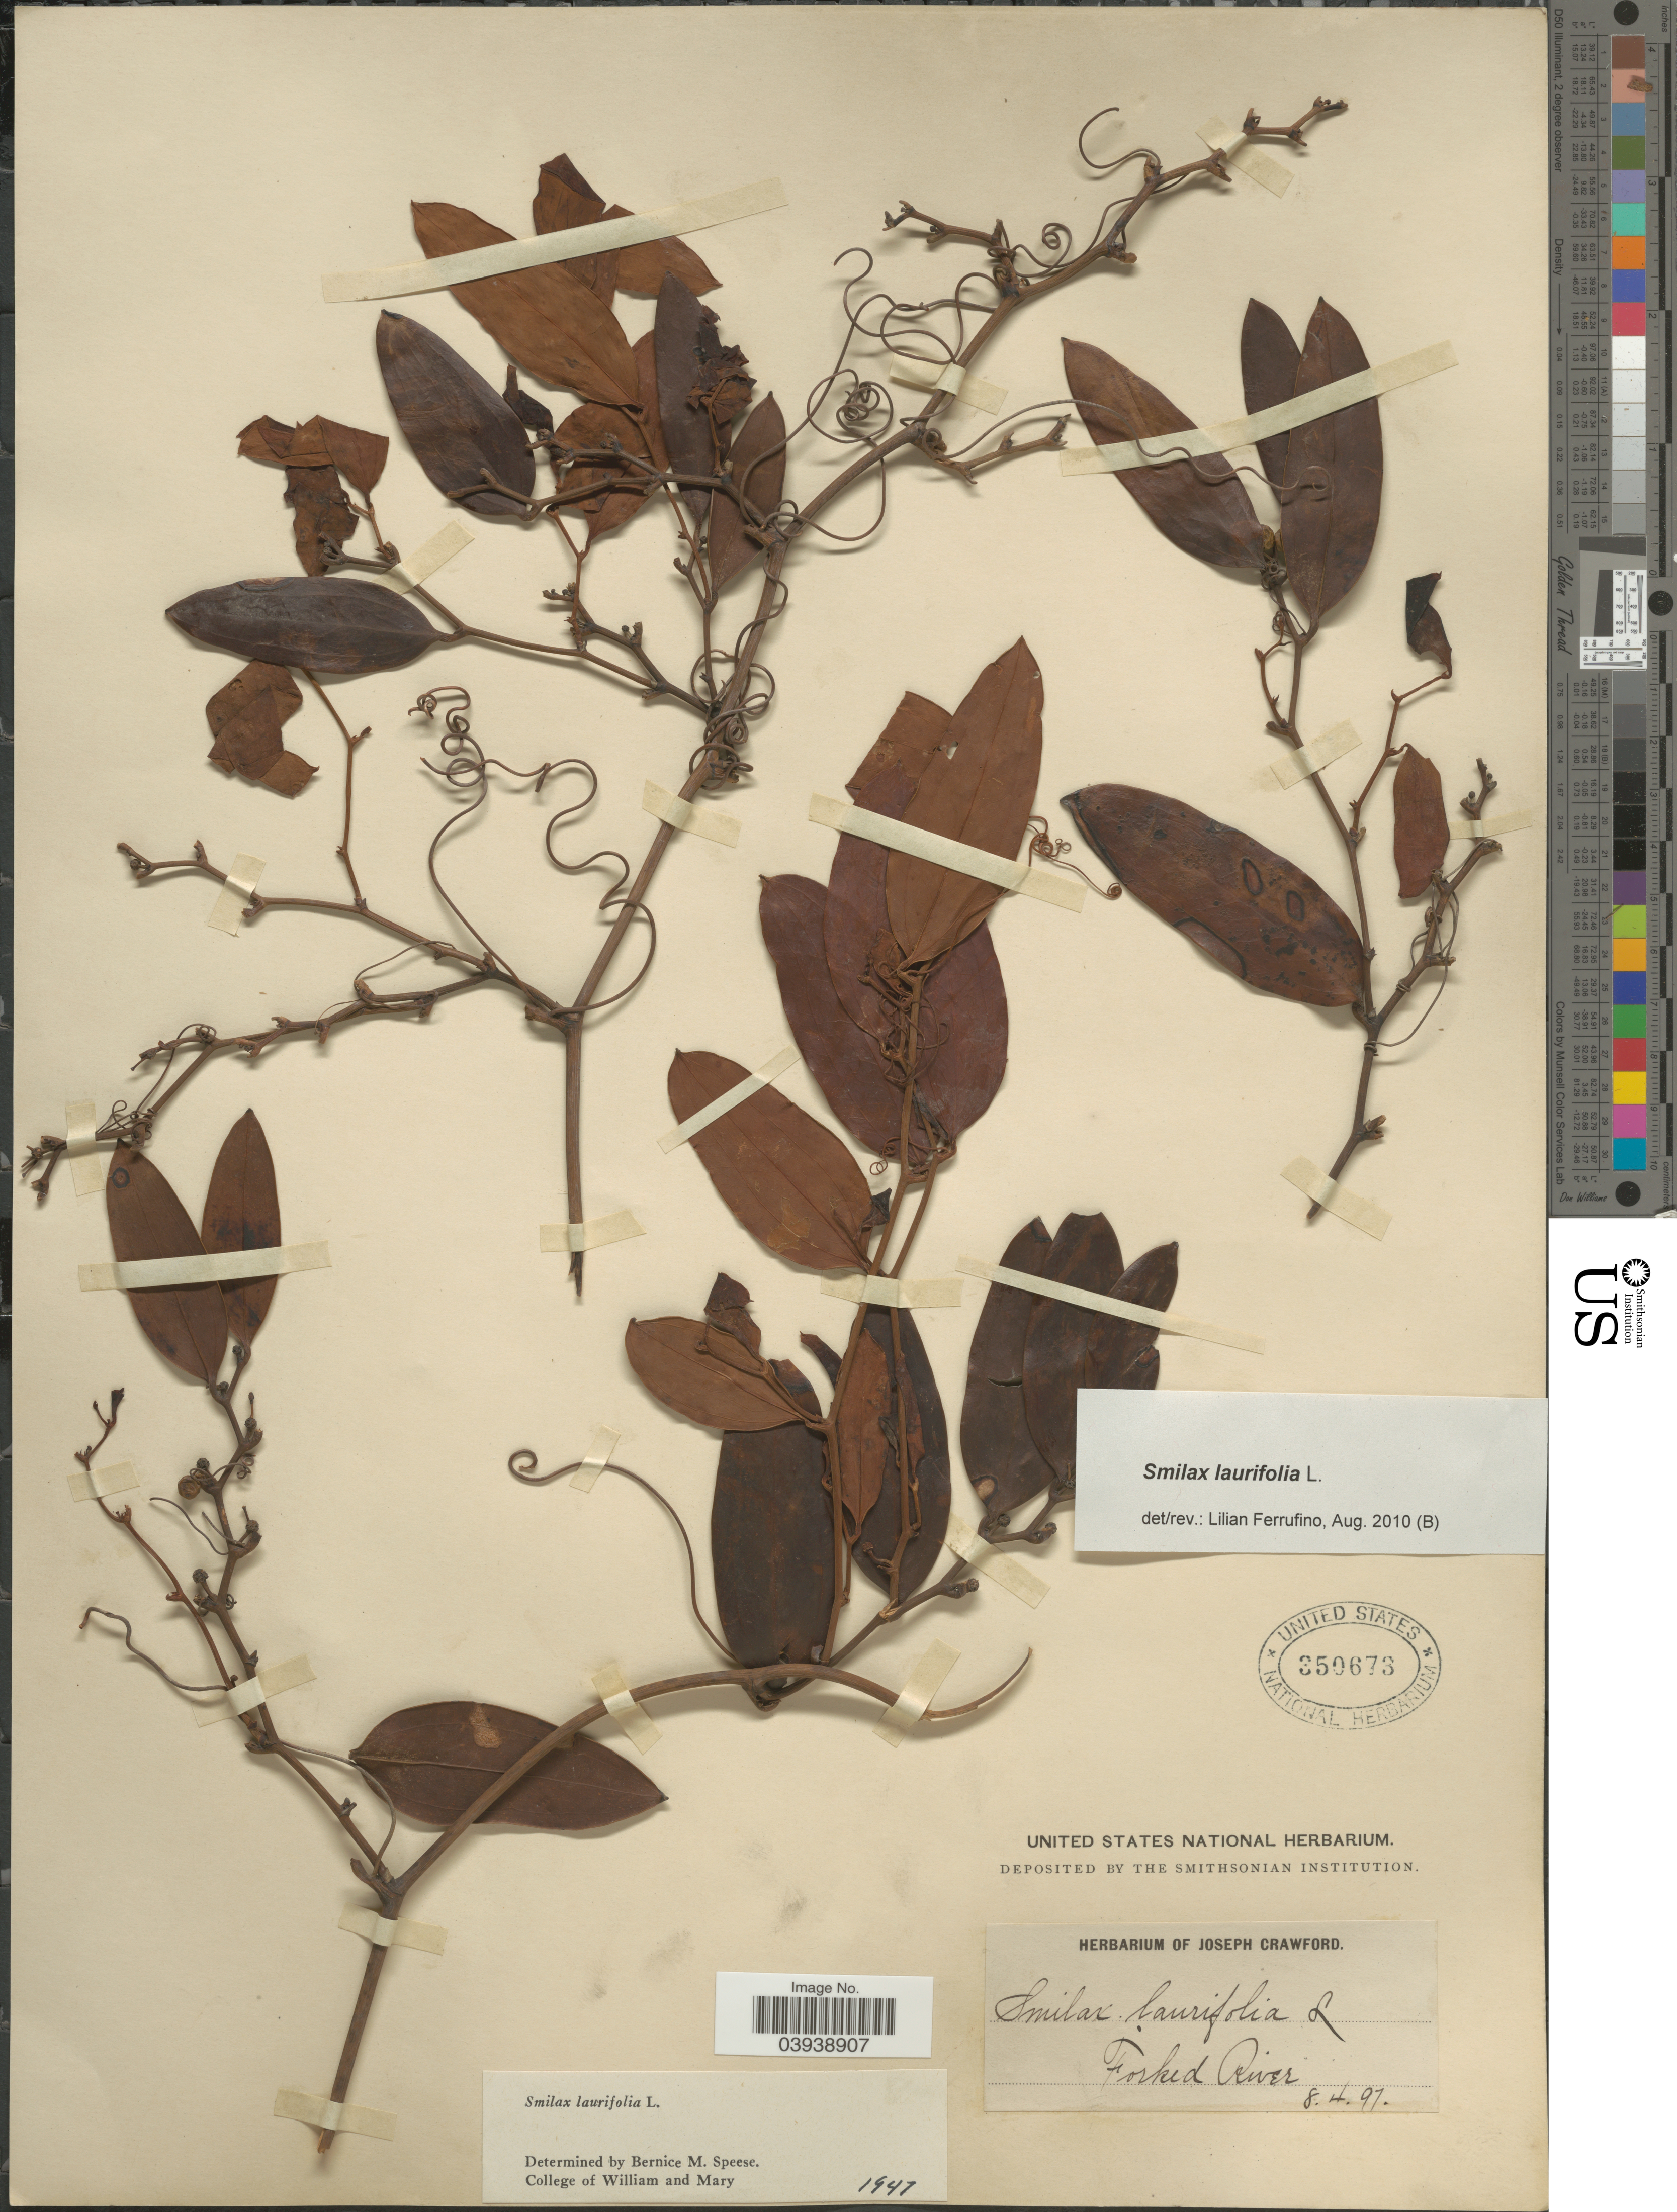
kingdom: Plantae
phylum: Tracheophyta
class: Liliopsida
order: Liliales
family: Smilacaceae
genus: Smilax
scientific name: Smilax laurifolia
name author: L.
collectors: ex herb. Joseph Crawford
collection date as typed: Transcribed d/m/y: 4/8/97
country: United States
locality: Forked River.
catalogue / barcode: US 350673